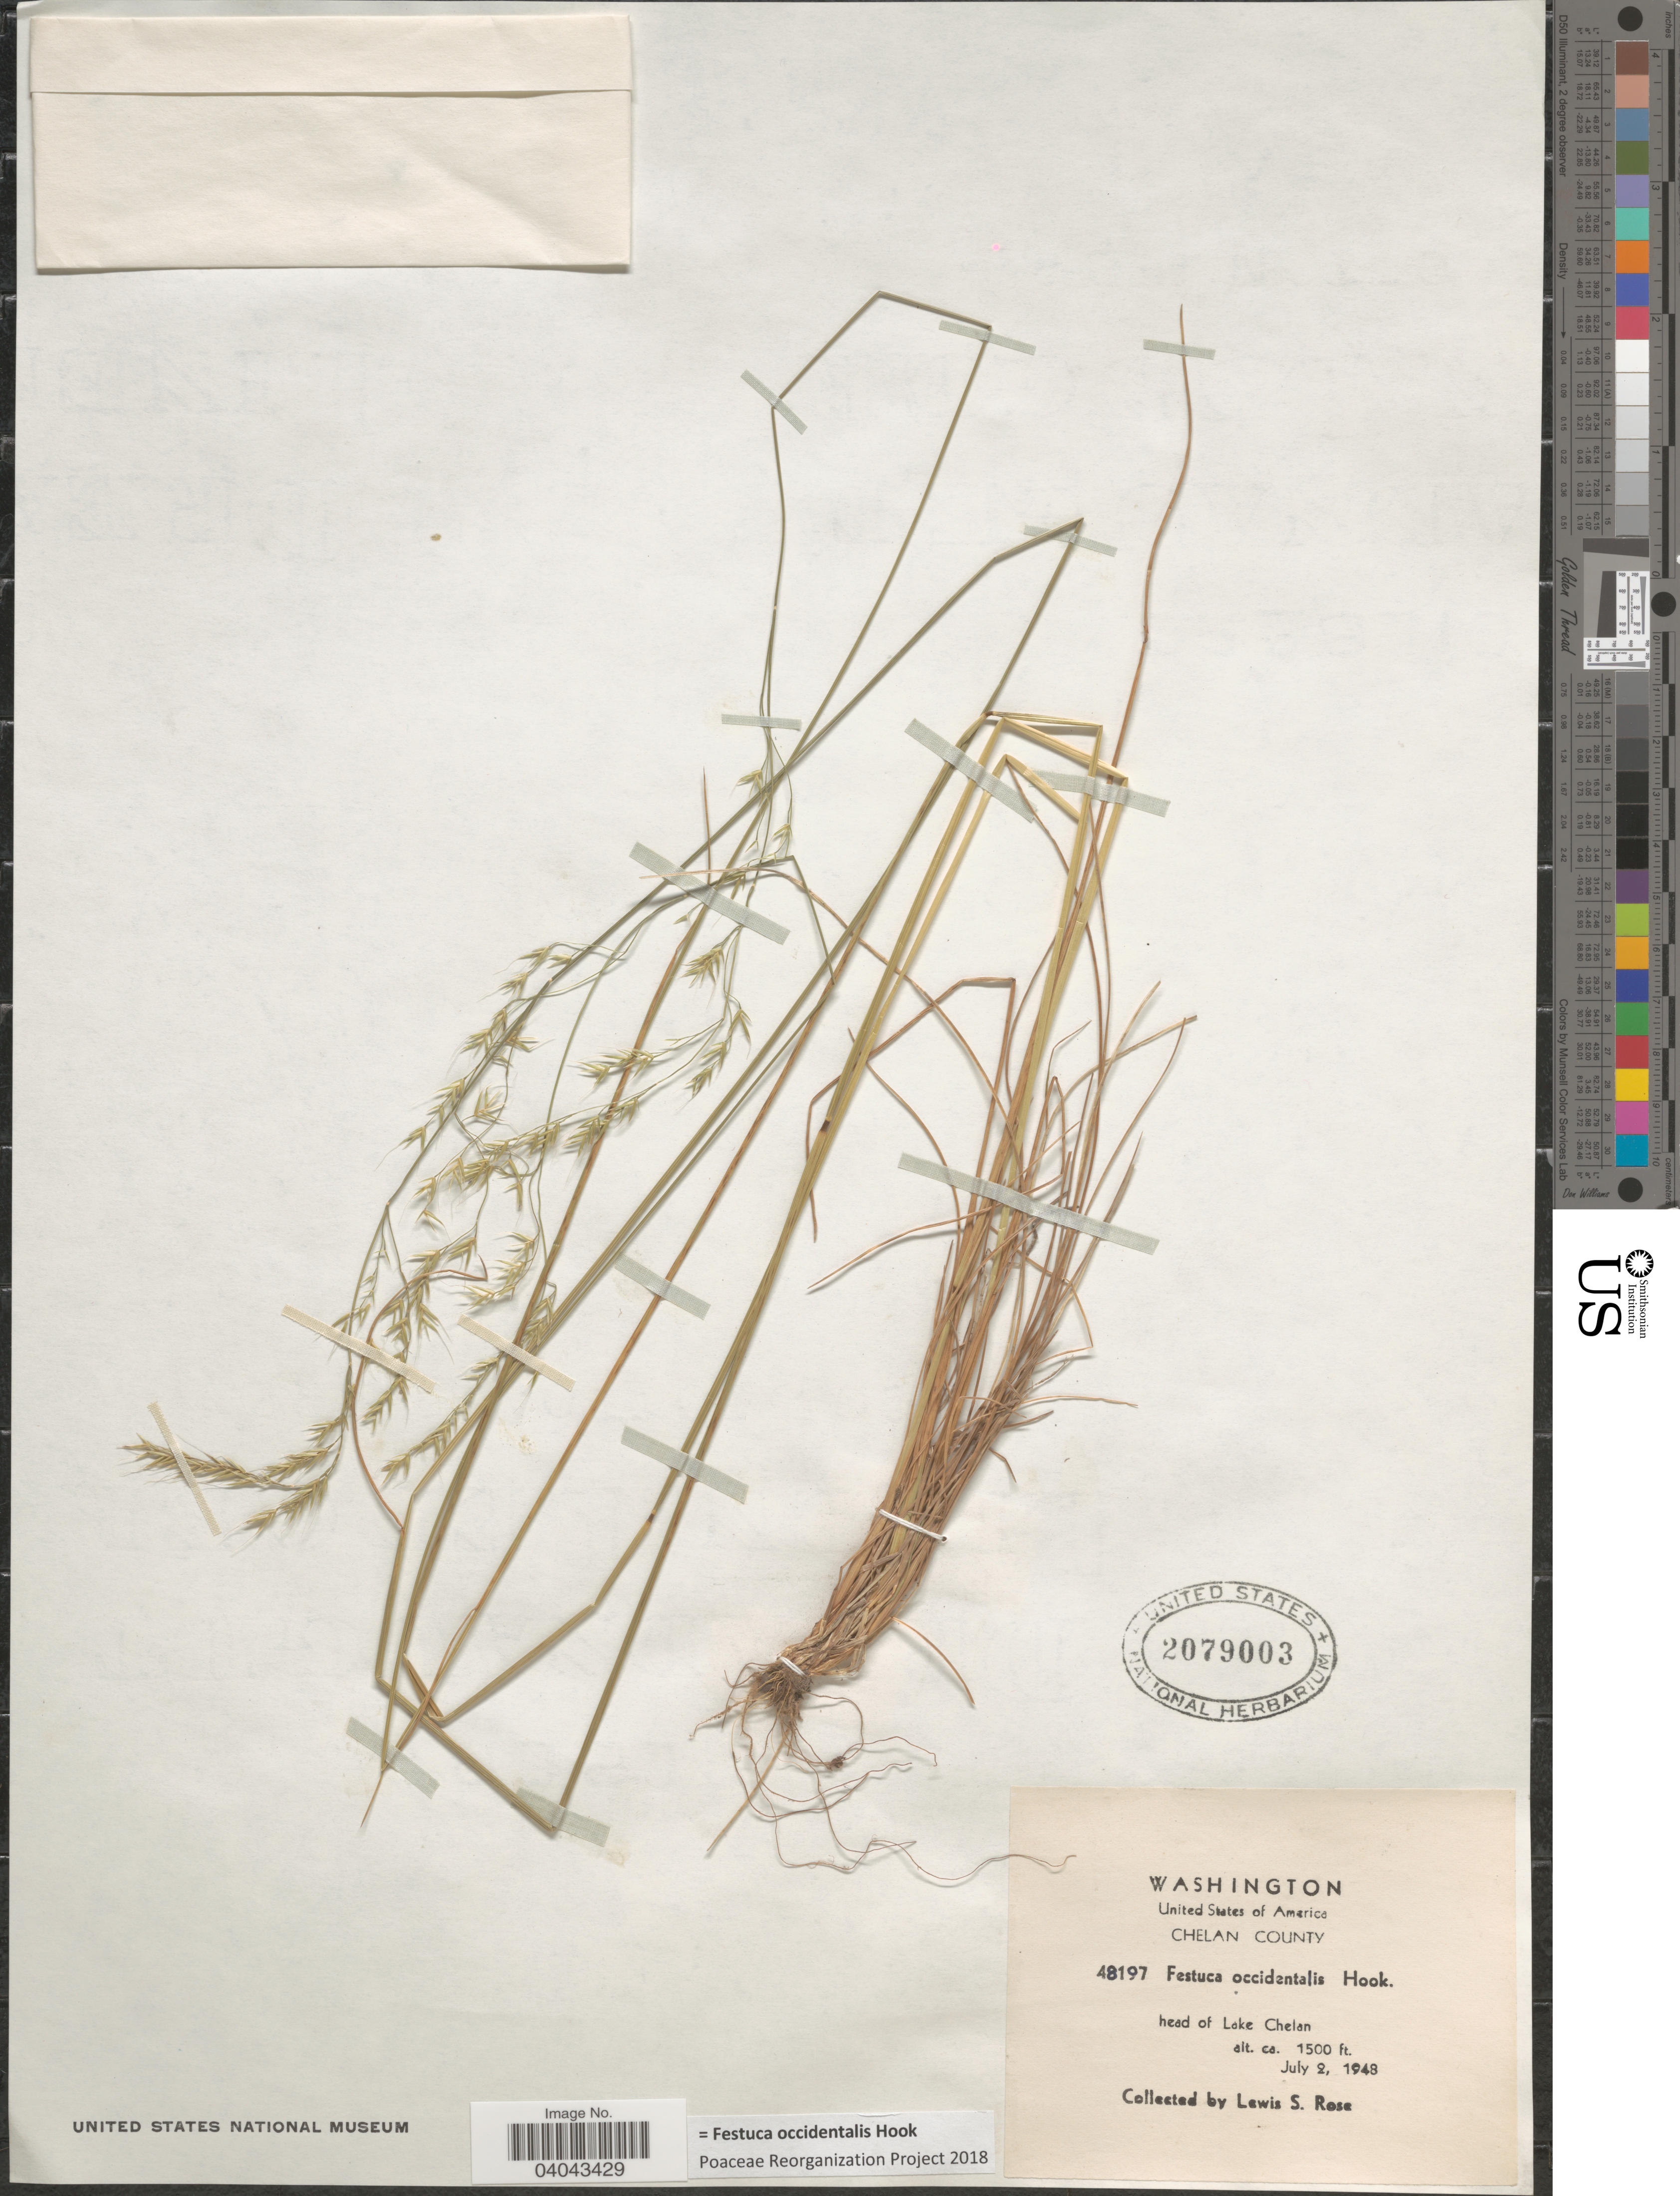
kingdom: Plantae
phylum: Tracheophyta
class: Liliopsida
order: Poales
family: Poaceae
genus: Festuca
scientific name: Festuca occidentalis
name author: Hook.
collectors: L. S. Rose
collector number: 48197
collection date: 1948-07-02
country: United States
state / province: Washington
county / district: Chelan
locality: Chelan County. Head of Lake Chelan.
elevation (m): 457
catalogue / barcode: US 2079003